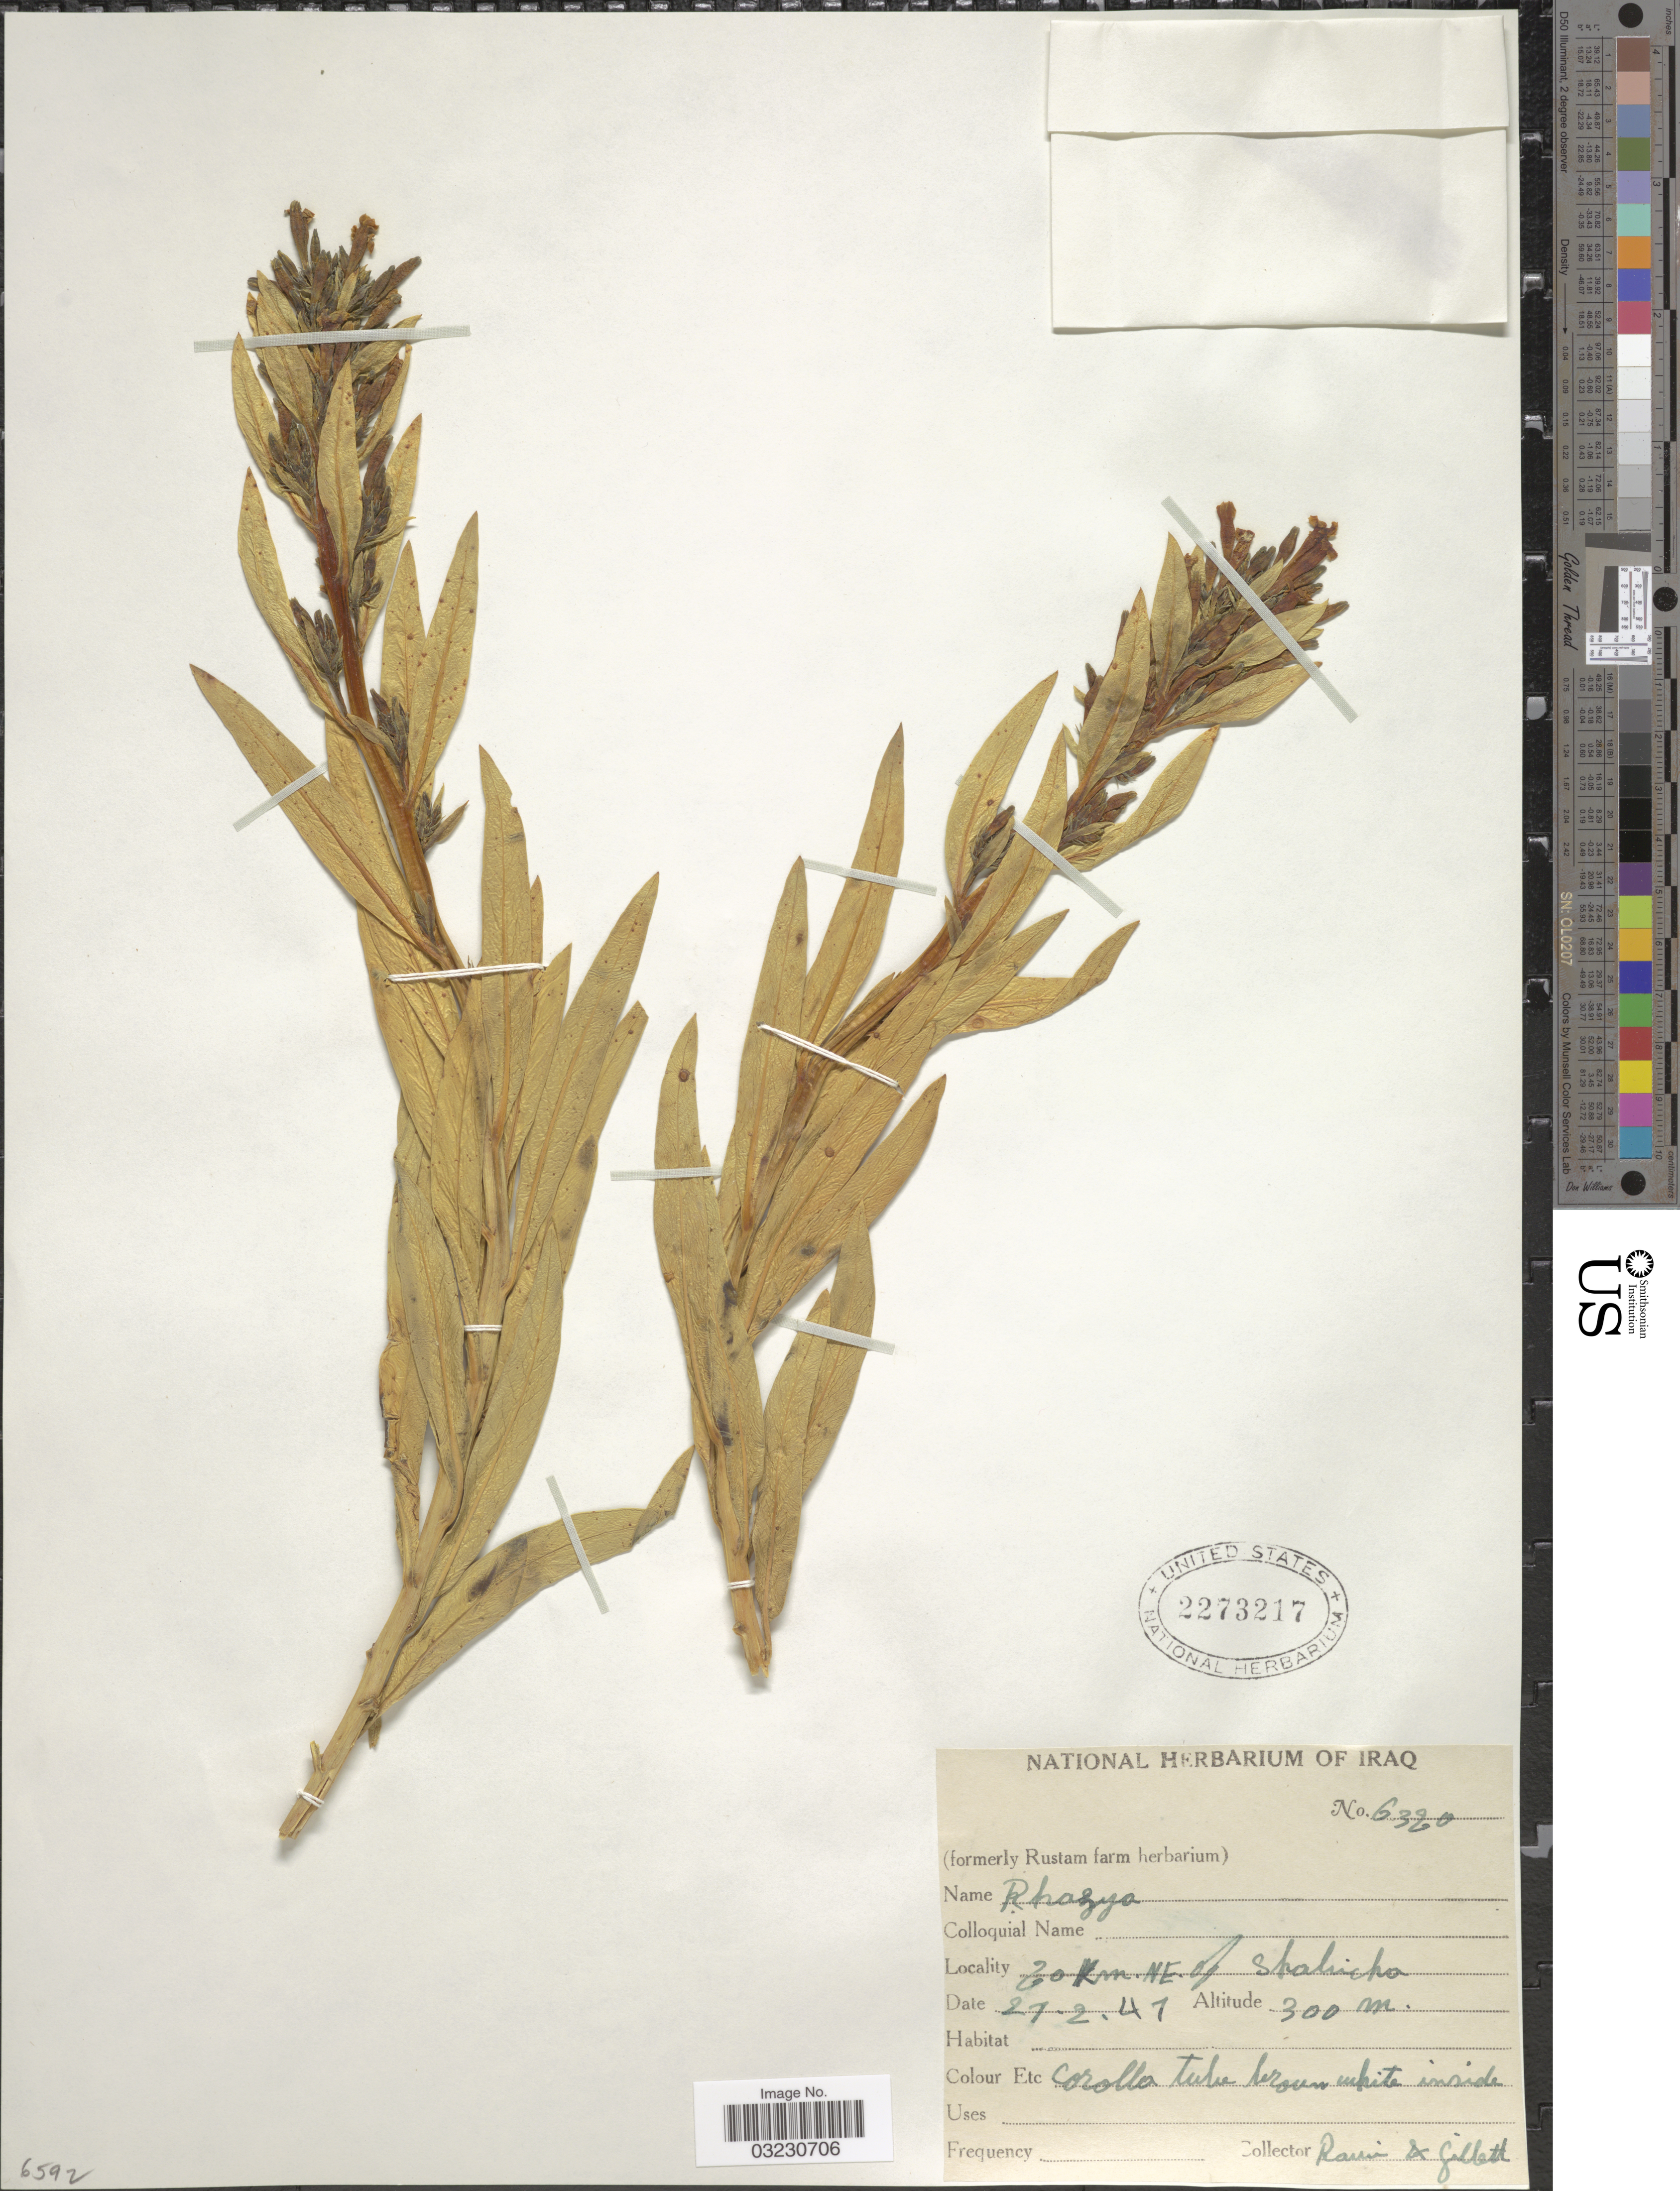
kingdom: Plantae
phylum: Tracheophyta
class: Magnoliopsida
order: Gentianales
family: Apocynaceae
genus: Rhazya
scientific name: Rhazya stricta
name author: Decne.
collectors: -. Rawi & Gillett, --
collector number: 6320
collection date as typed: Transcribed d/m/y: 27/2/47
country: Iraq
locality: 20 Km. NE. of Shahicha [interpreted].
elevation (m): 300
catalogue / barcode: US 2273217